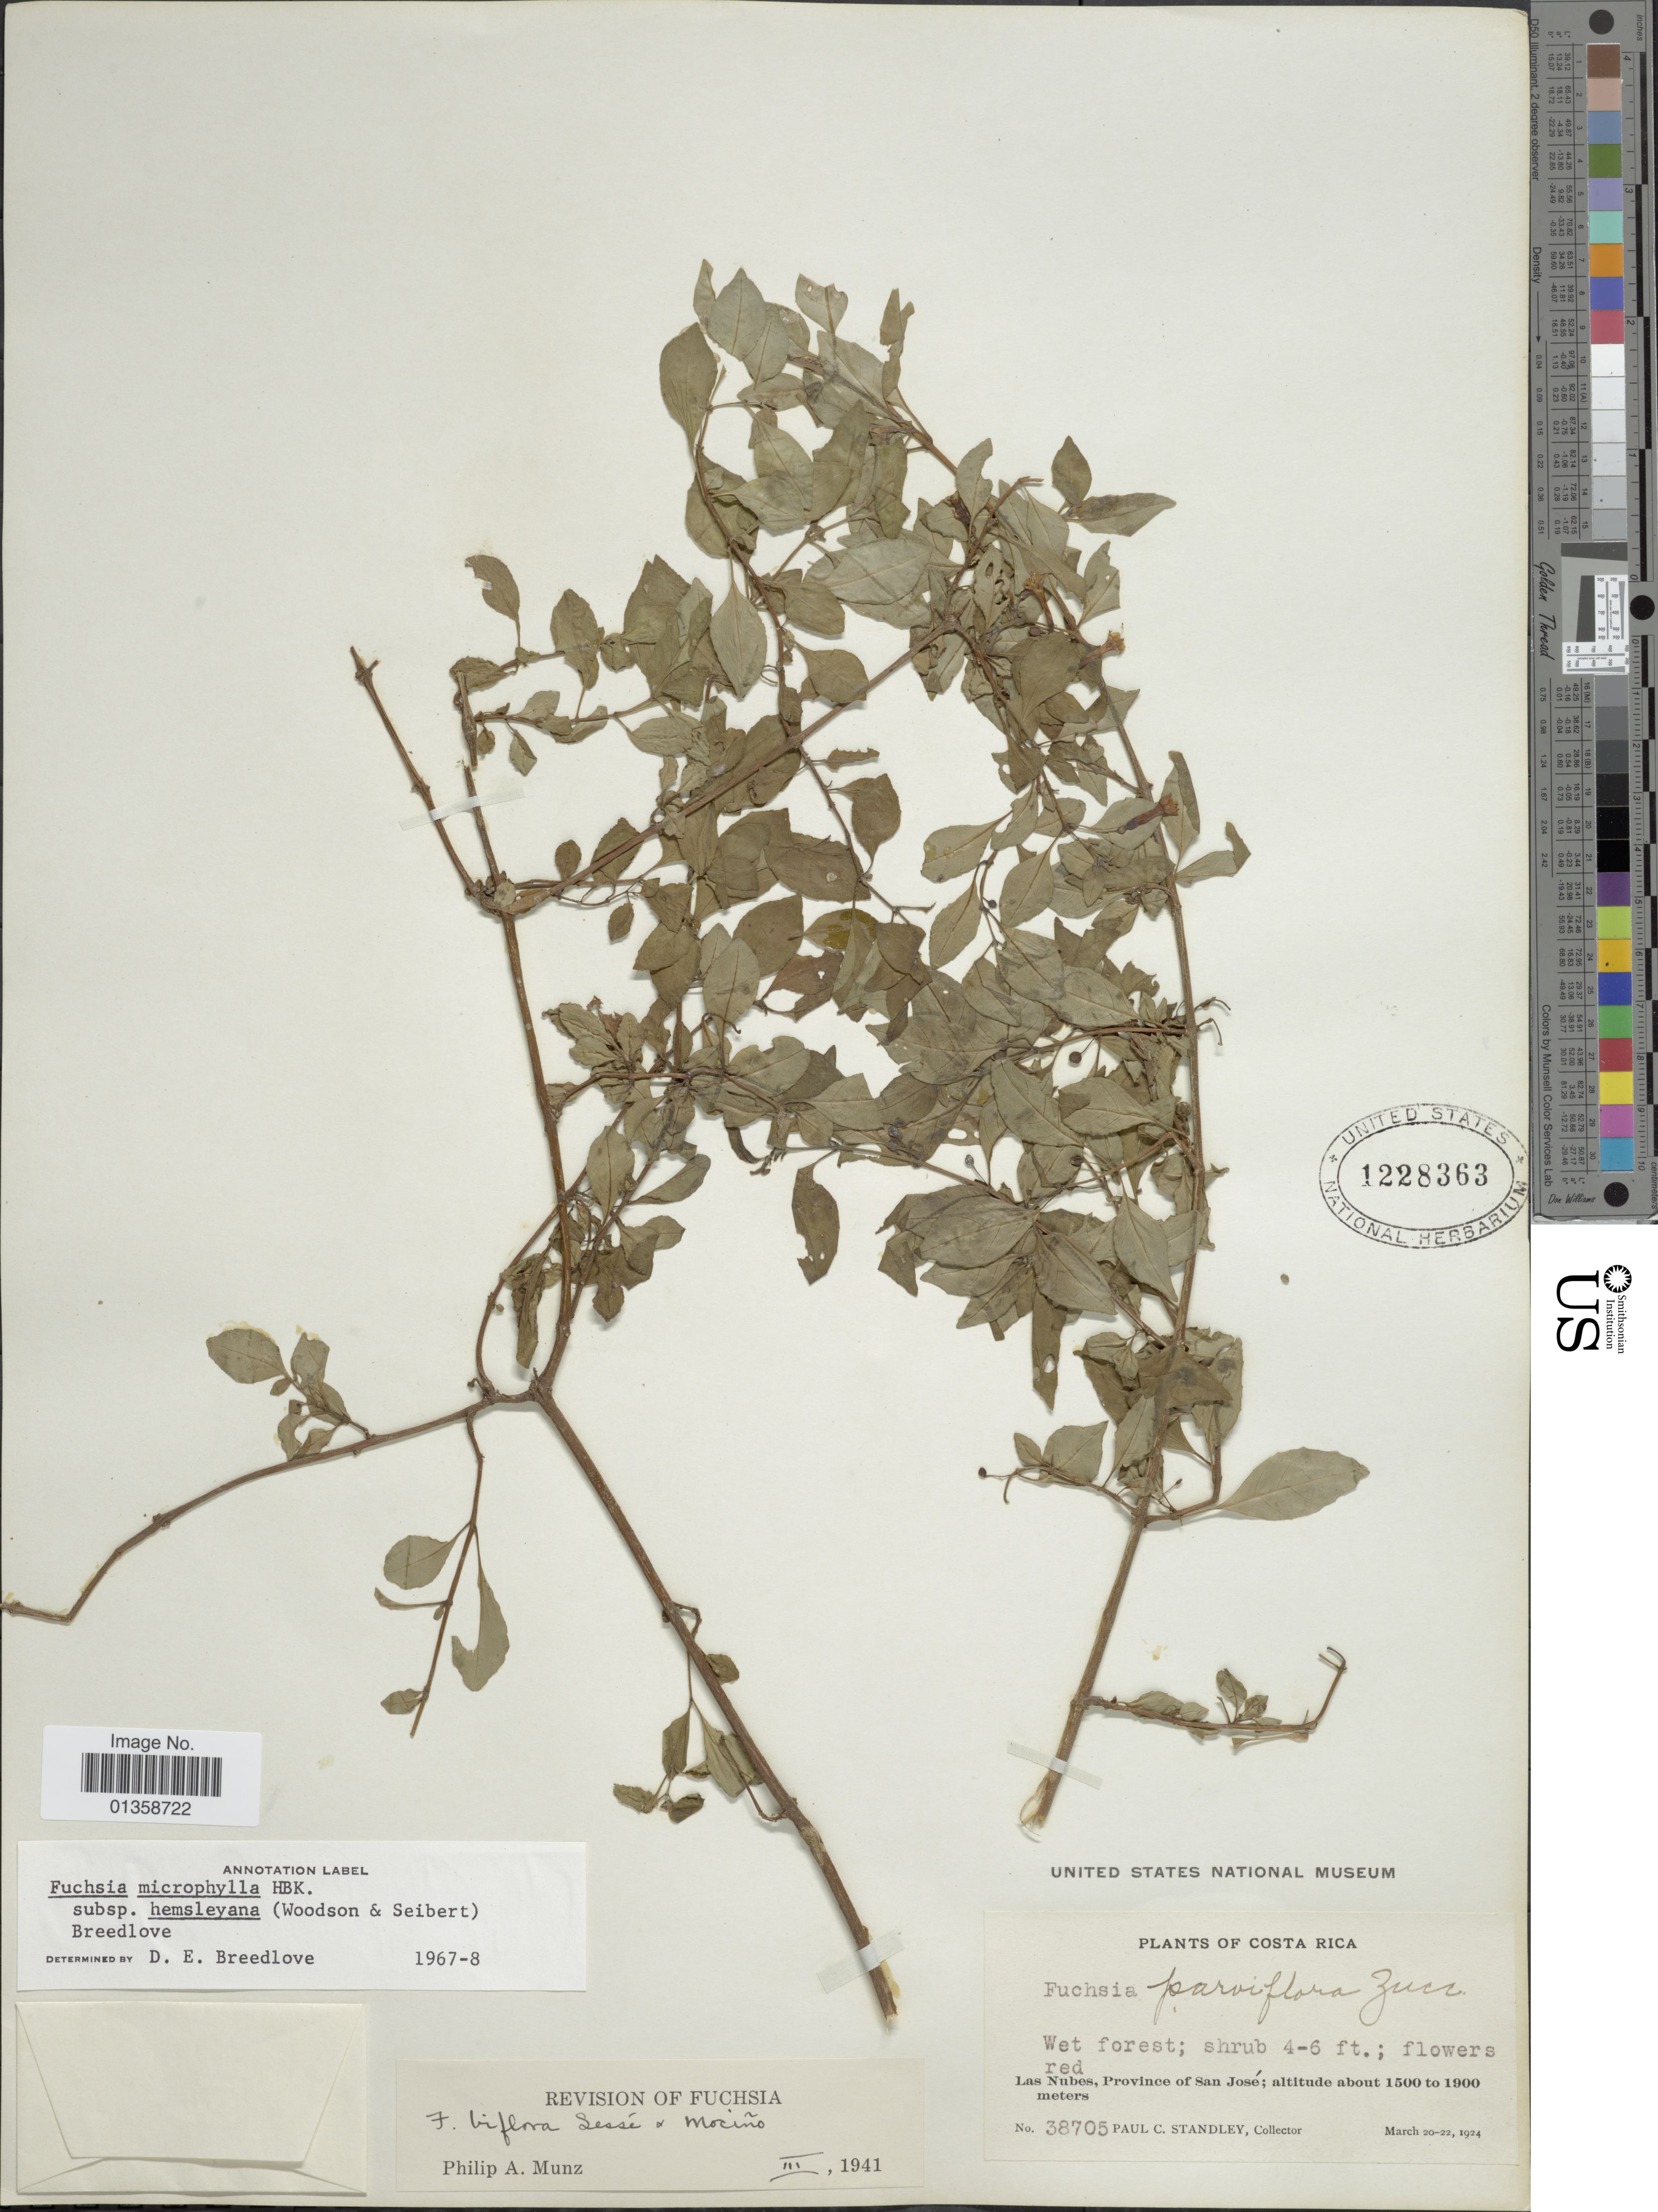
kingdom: Plantae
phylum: Tracheophyta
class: Magnoliopsida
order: Myrtales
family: Onagraceae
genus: Fuchsia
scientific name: Fuchsia microphylla subsp. hemsleyana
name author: (Woodson & Seibert) Breedlove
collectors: P. C. Standley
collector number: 38705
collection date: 1924-03-20/1924-03-22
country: Costa Rica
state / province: San José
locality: Las Nubes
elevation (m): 1500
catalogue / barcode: US 1228363